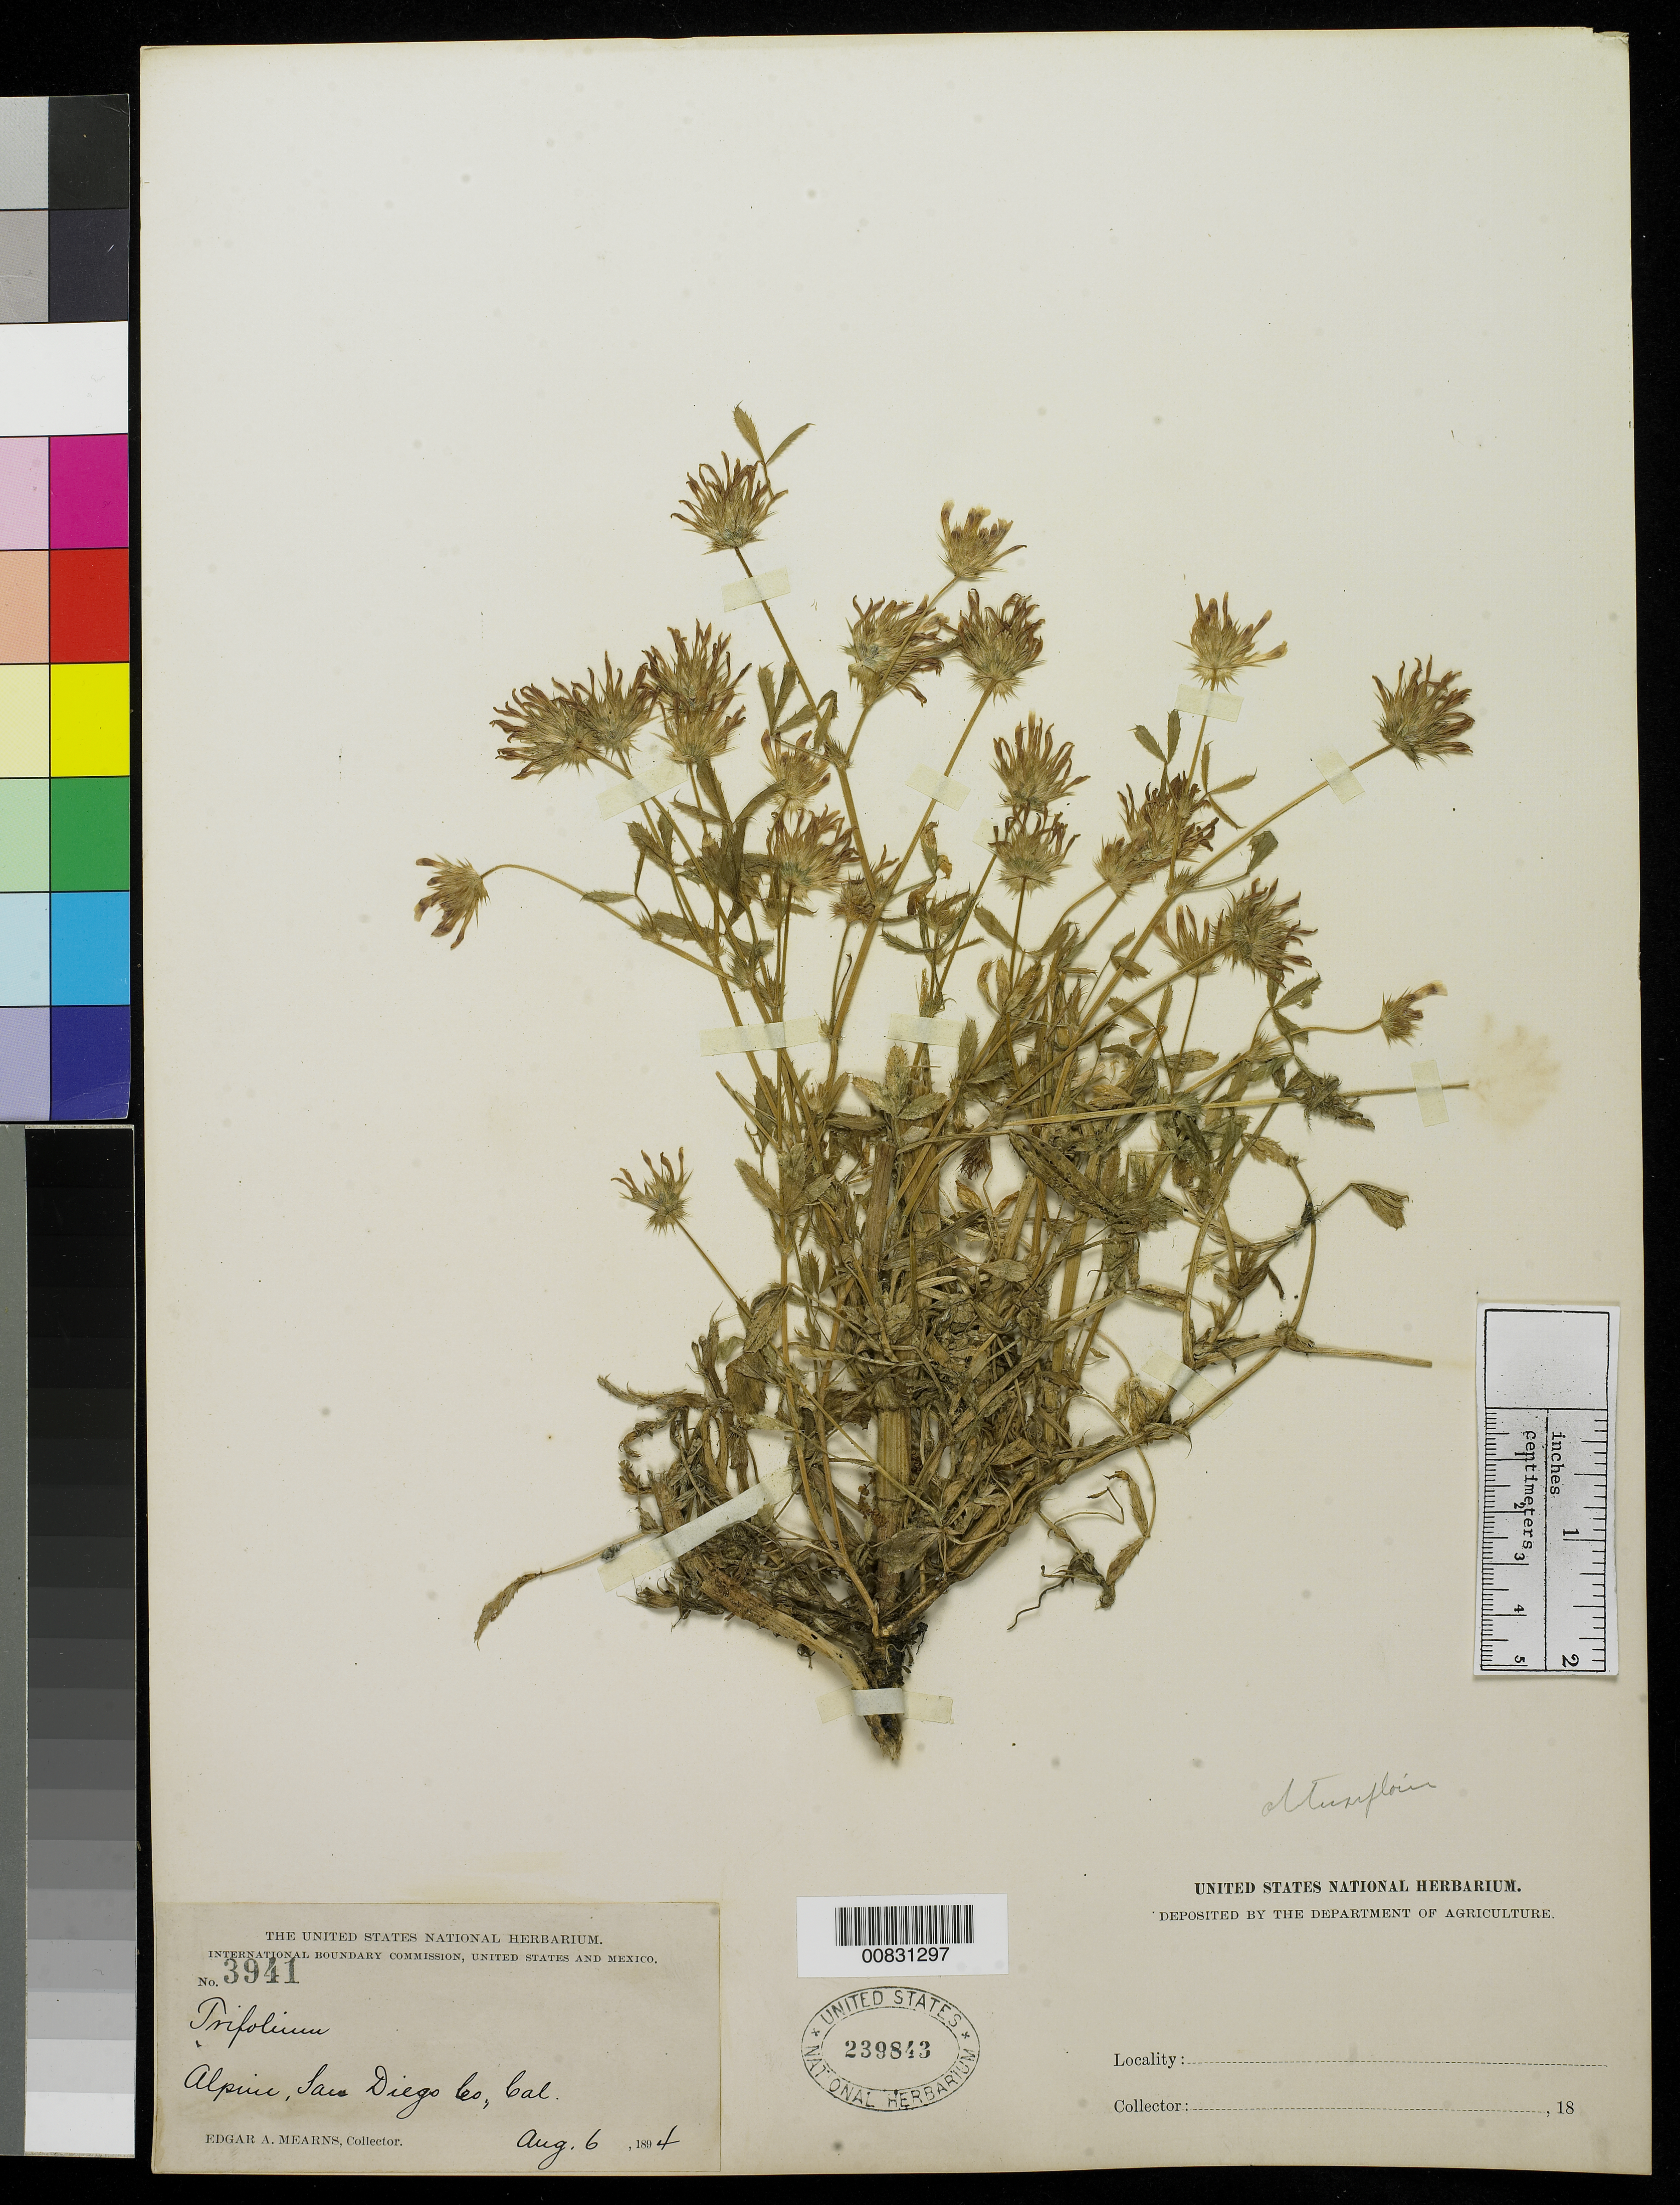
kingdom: Plantae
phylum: Tracheophyta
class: Magnoliopsida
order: Fabales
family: Fabaceae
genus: Trifolium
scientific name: Trifolium obtusiflorum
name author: Hook.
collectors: E. A. Mearns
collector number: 3941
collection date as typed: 06 Aug 1894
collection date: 1894-08-06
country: United States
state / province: California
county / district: San Diego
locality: Alpine, San Diego County, California.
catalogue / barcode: US 239843